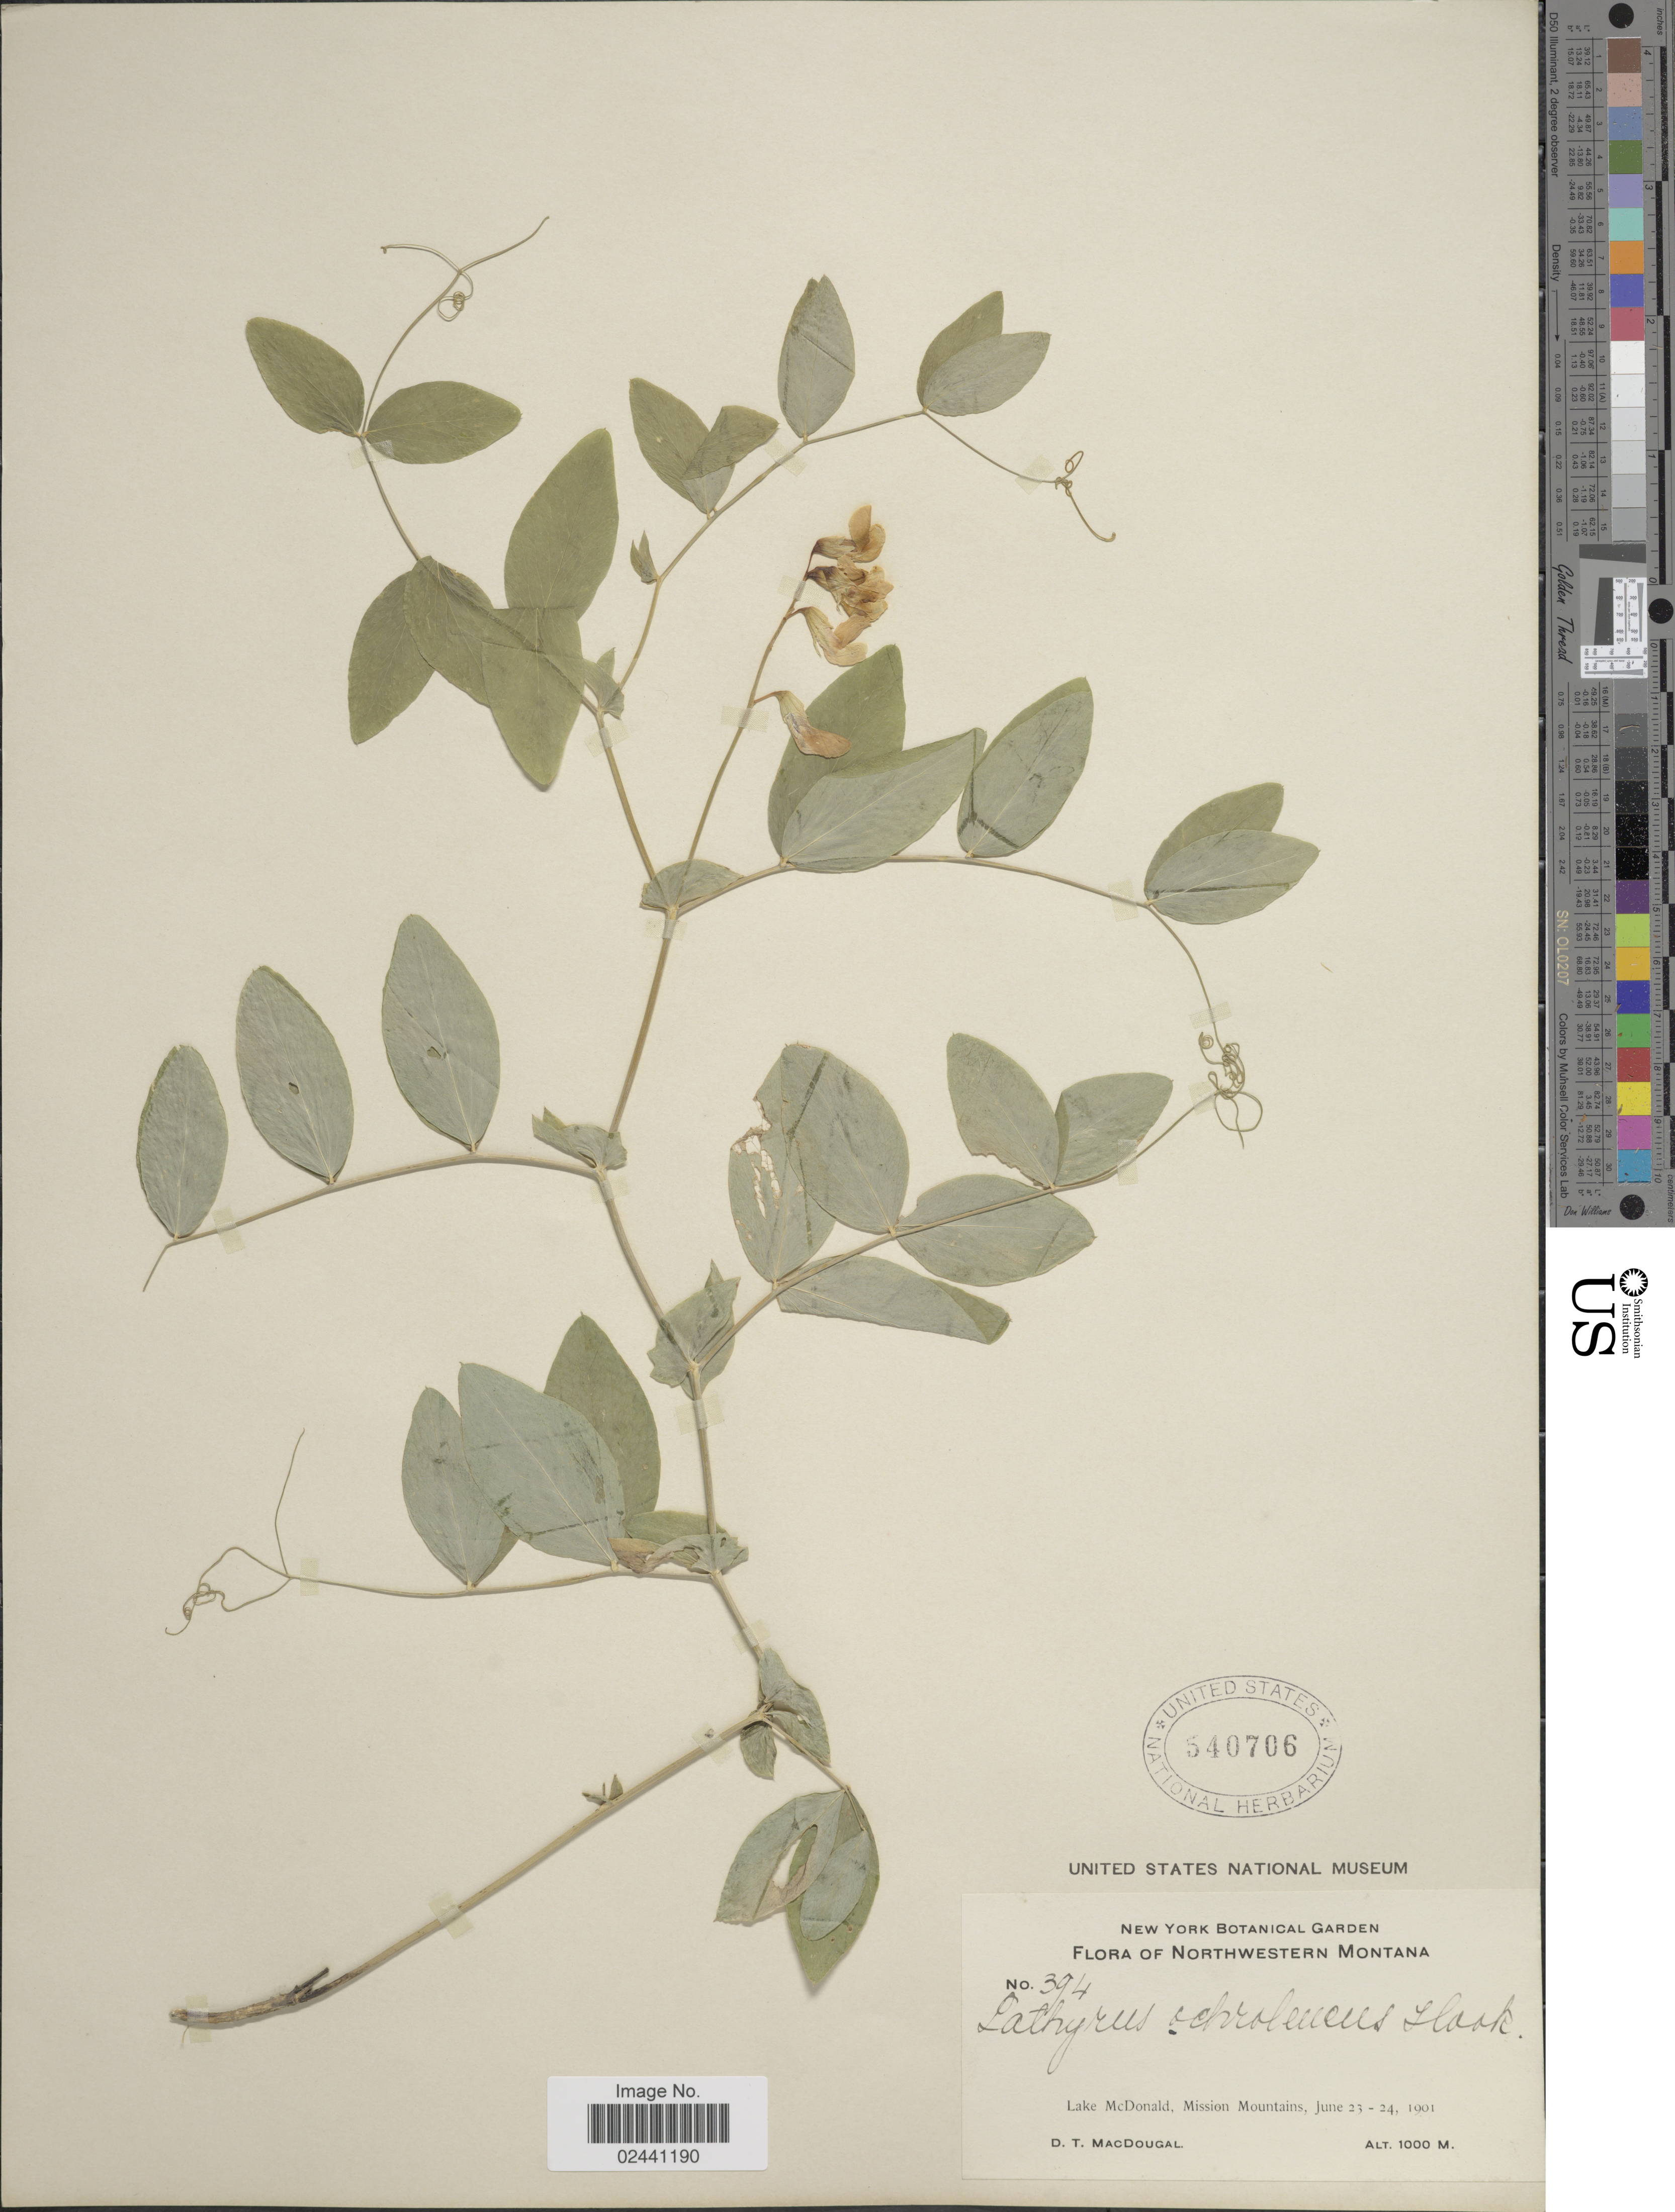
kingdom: Plantae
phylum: Tracheophyta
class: Magnoliopsida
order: Fabales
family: Fabaceae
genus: Lathyrus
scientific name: Lathyrus ochroleucus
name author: Hook.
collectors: D. T. MacDougal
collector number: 394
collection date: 1901-06-23/1901-06-24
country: United States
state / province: Montana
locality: Northwestern Montana, Lake McDonald, Mission Mountains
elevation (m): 1000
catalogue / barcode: US 540706